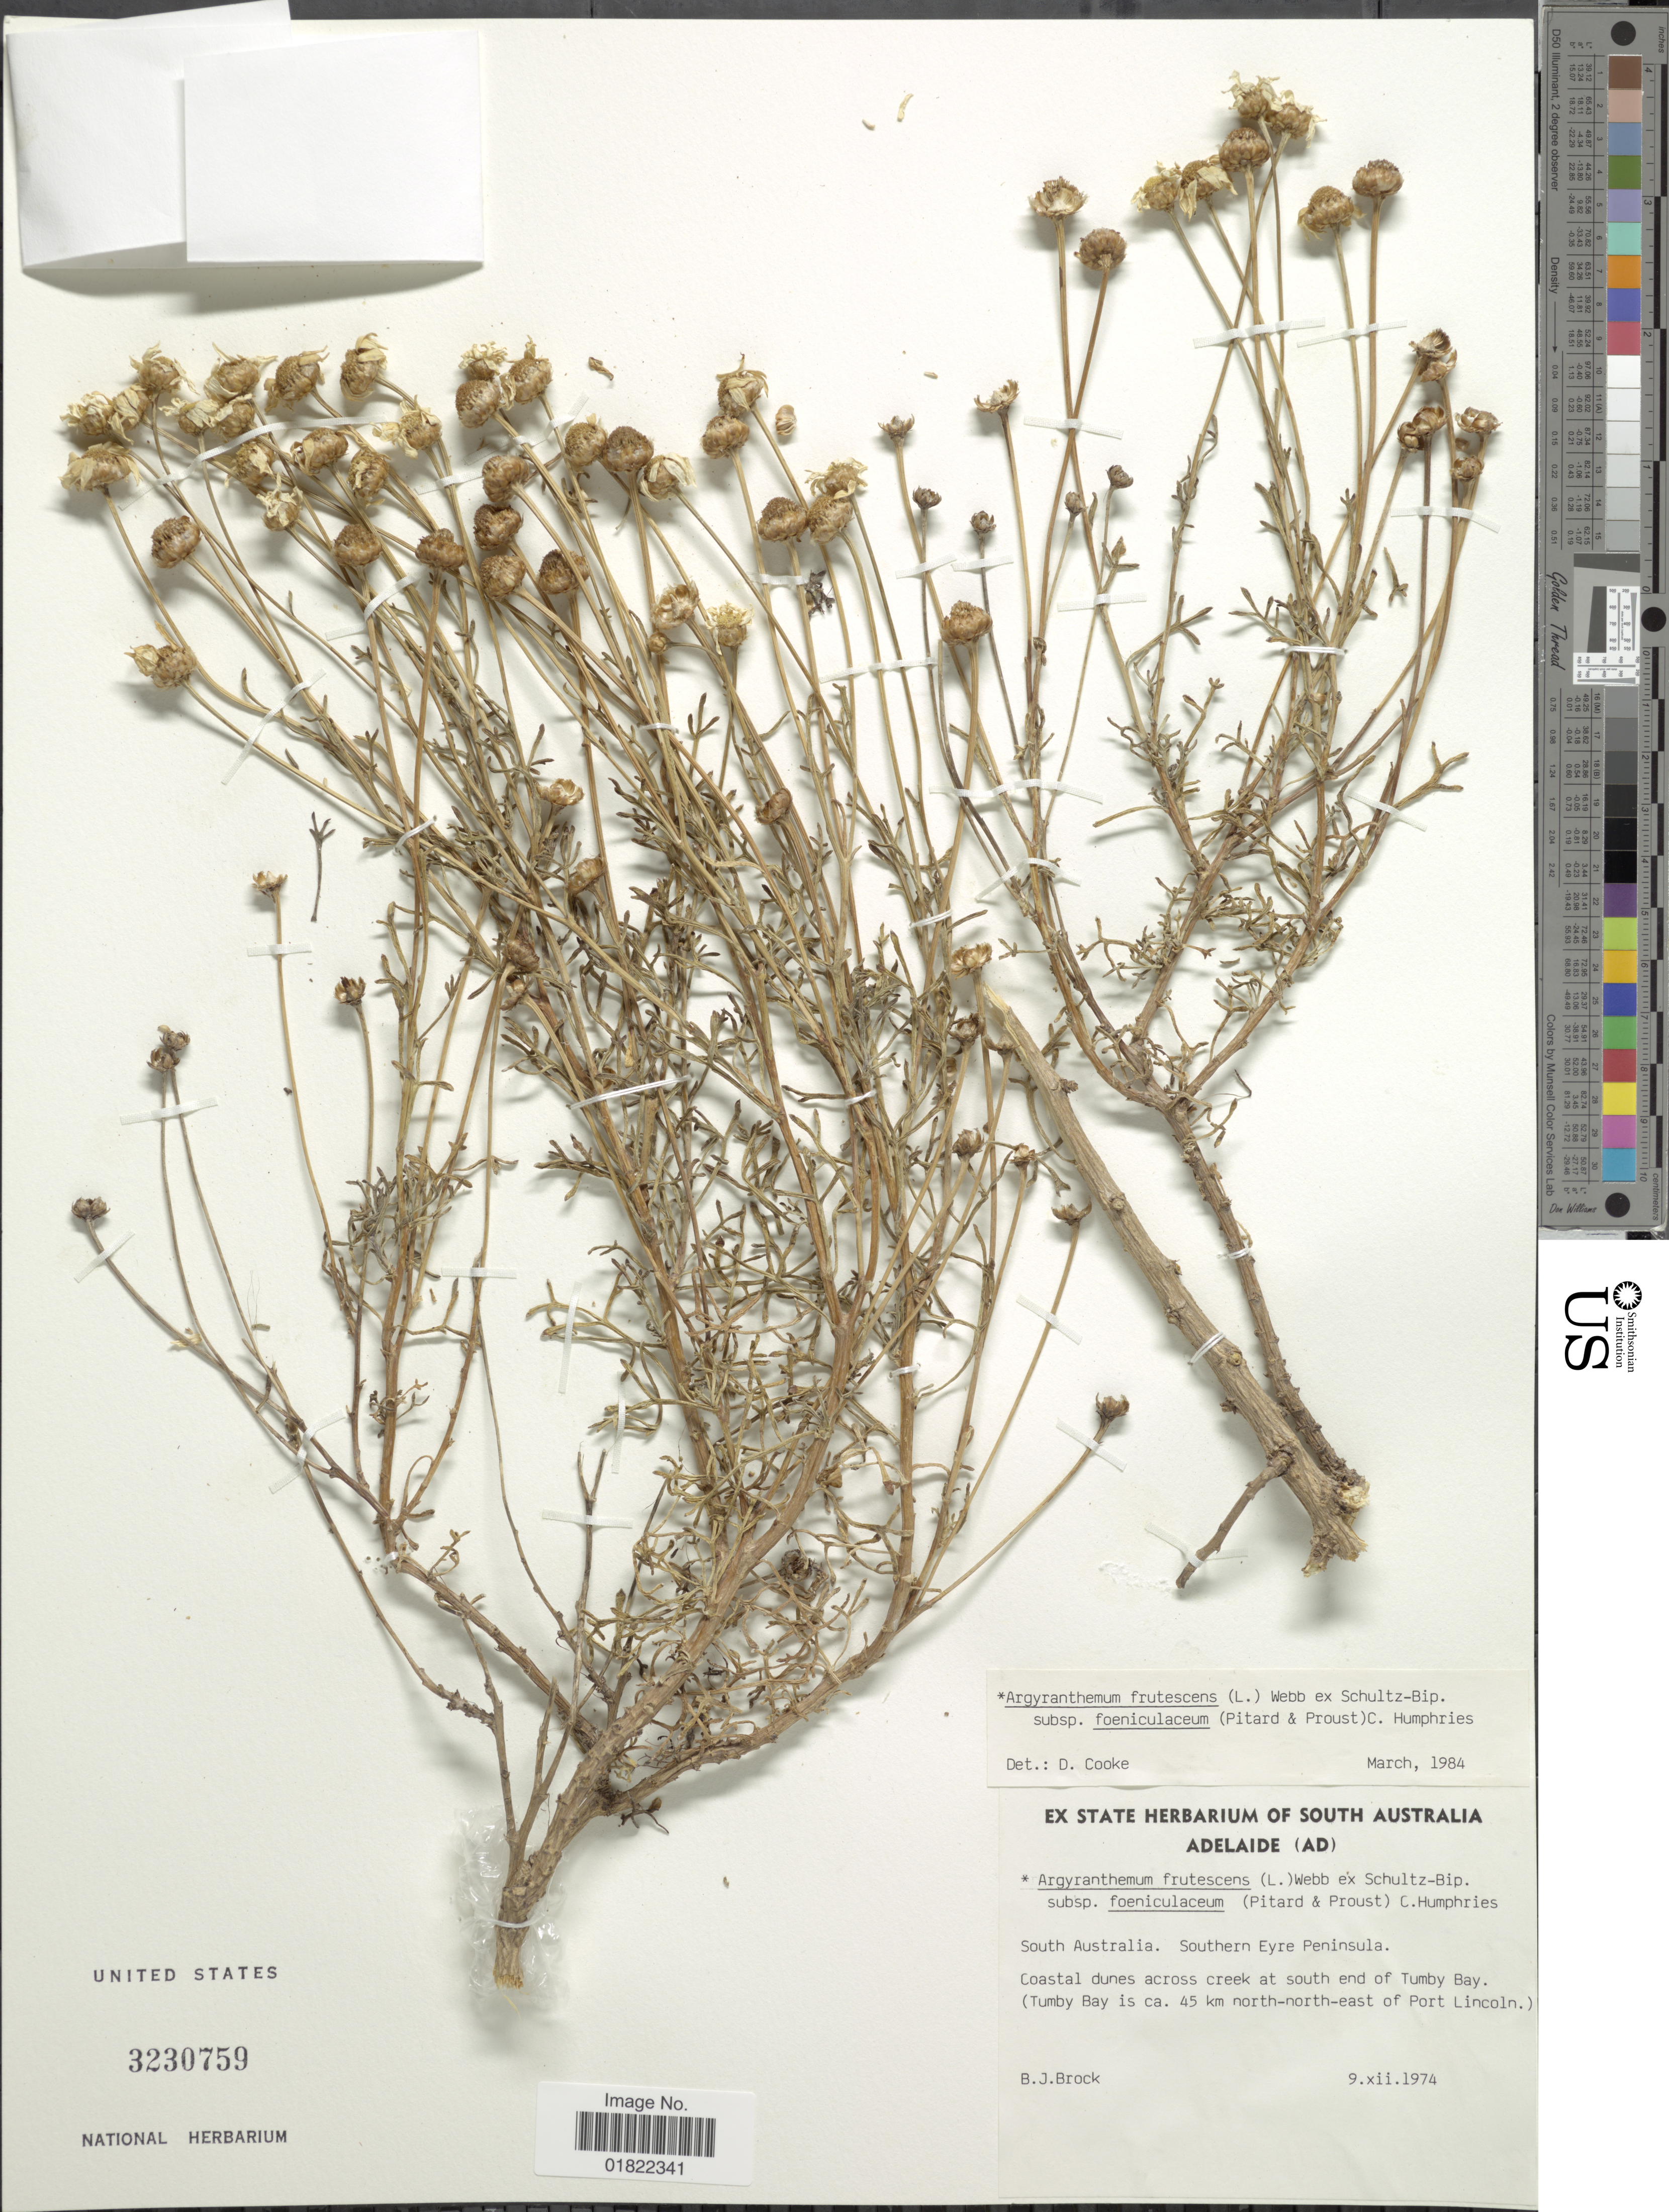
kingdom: Plantae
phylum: Tracheophyta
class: Magnoliopsida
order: Asterales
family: Asteraceae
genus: Argyranthemum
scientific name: Argyranthemum frutescens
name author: L.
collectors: B. Brock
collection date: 1974-07-09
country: Australia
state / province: South Australia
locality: South Australia, Southern Peninsula, Coastal dunes across creek at south end of Tumby Bay (Tumby Bay is 45 km north-north-east of Port Lincoln)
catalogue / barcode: US 3230759